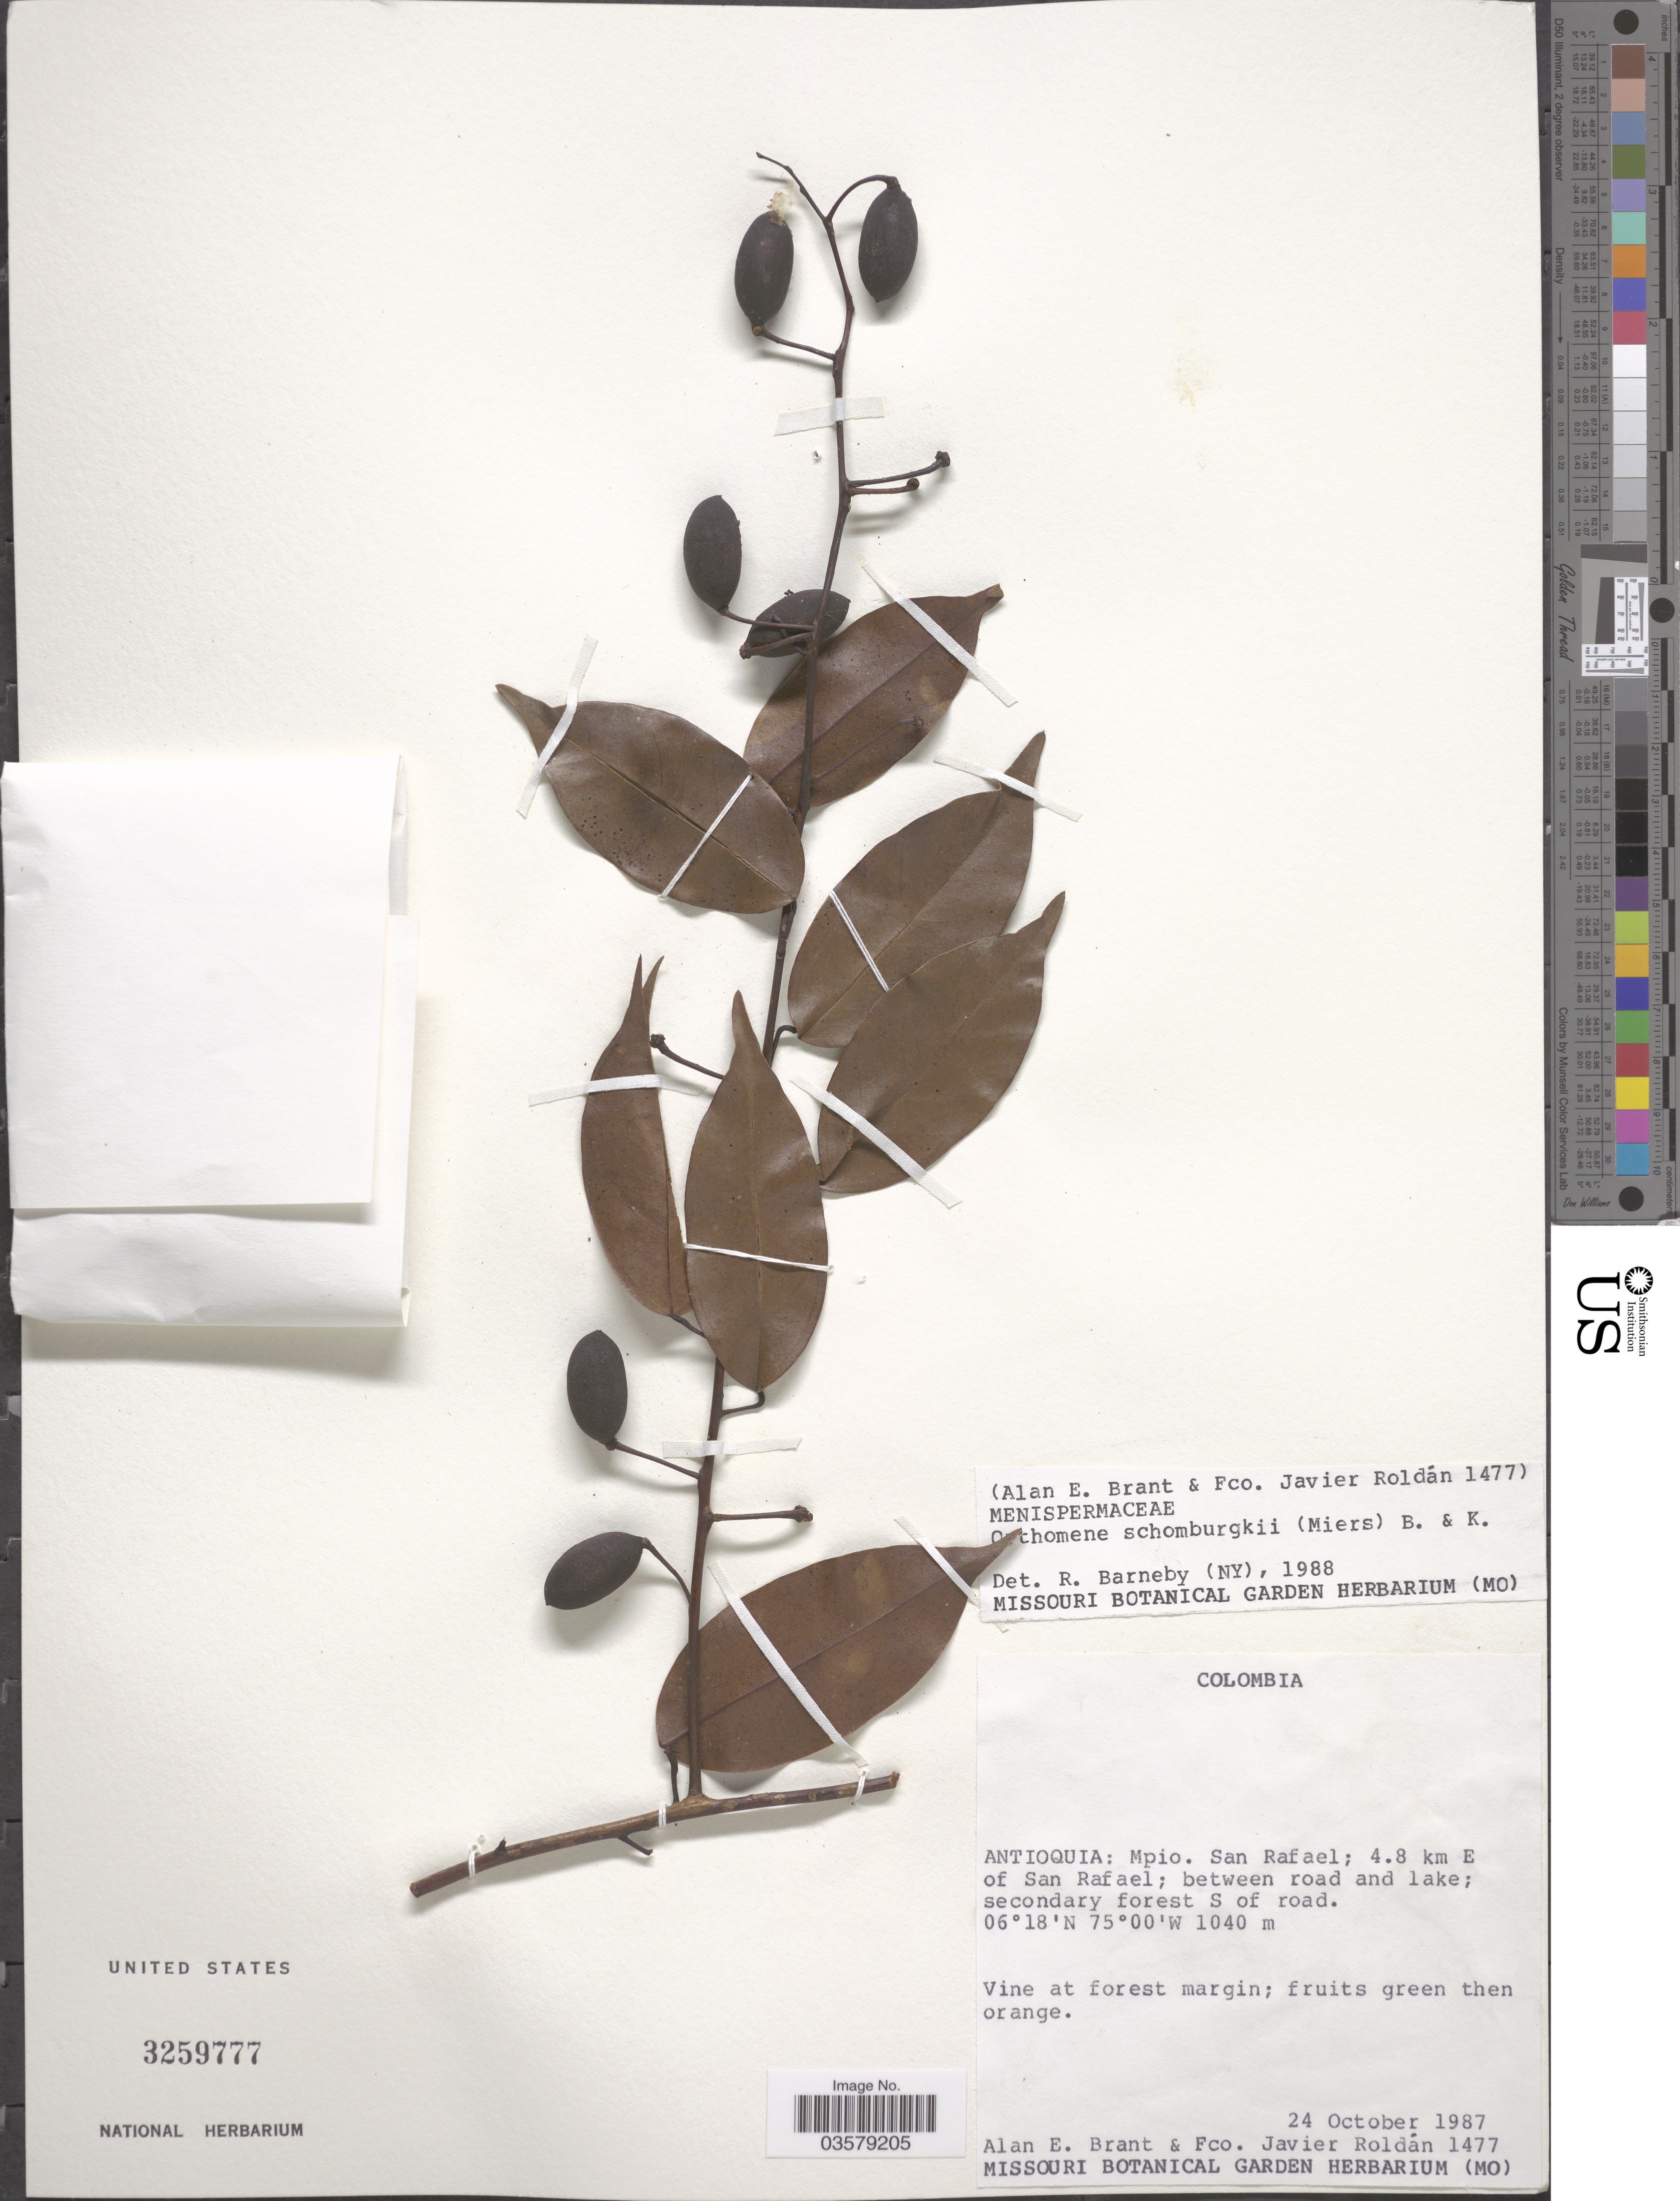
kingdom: Plantae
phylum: Tracheophyta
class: Magnoliopsida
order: Ranunculales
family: Menispermaceae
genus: Anomospermum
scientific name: Anomospermum schomburgkii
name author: Miers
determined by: Strong, Mark T., (BOT), Smithsonian Institution - National Museum of Natural History (UNITED STATES)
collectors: A. Brant & F. J. Roldán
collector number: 1477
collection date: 1987-10-24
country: Colombia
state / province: Antioquia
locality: Mpio. San Rafael; 4.8 km E of San Rafael; between road and lake; secondary forest S of road.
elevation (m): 1040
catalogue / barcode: US 3259777